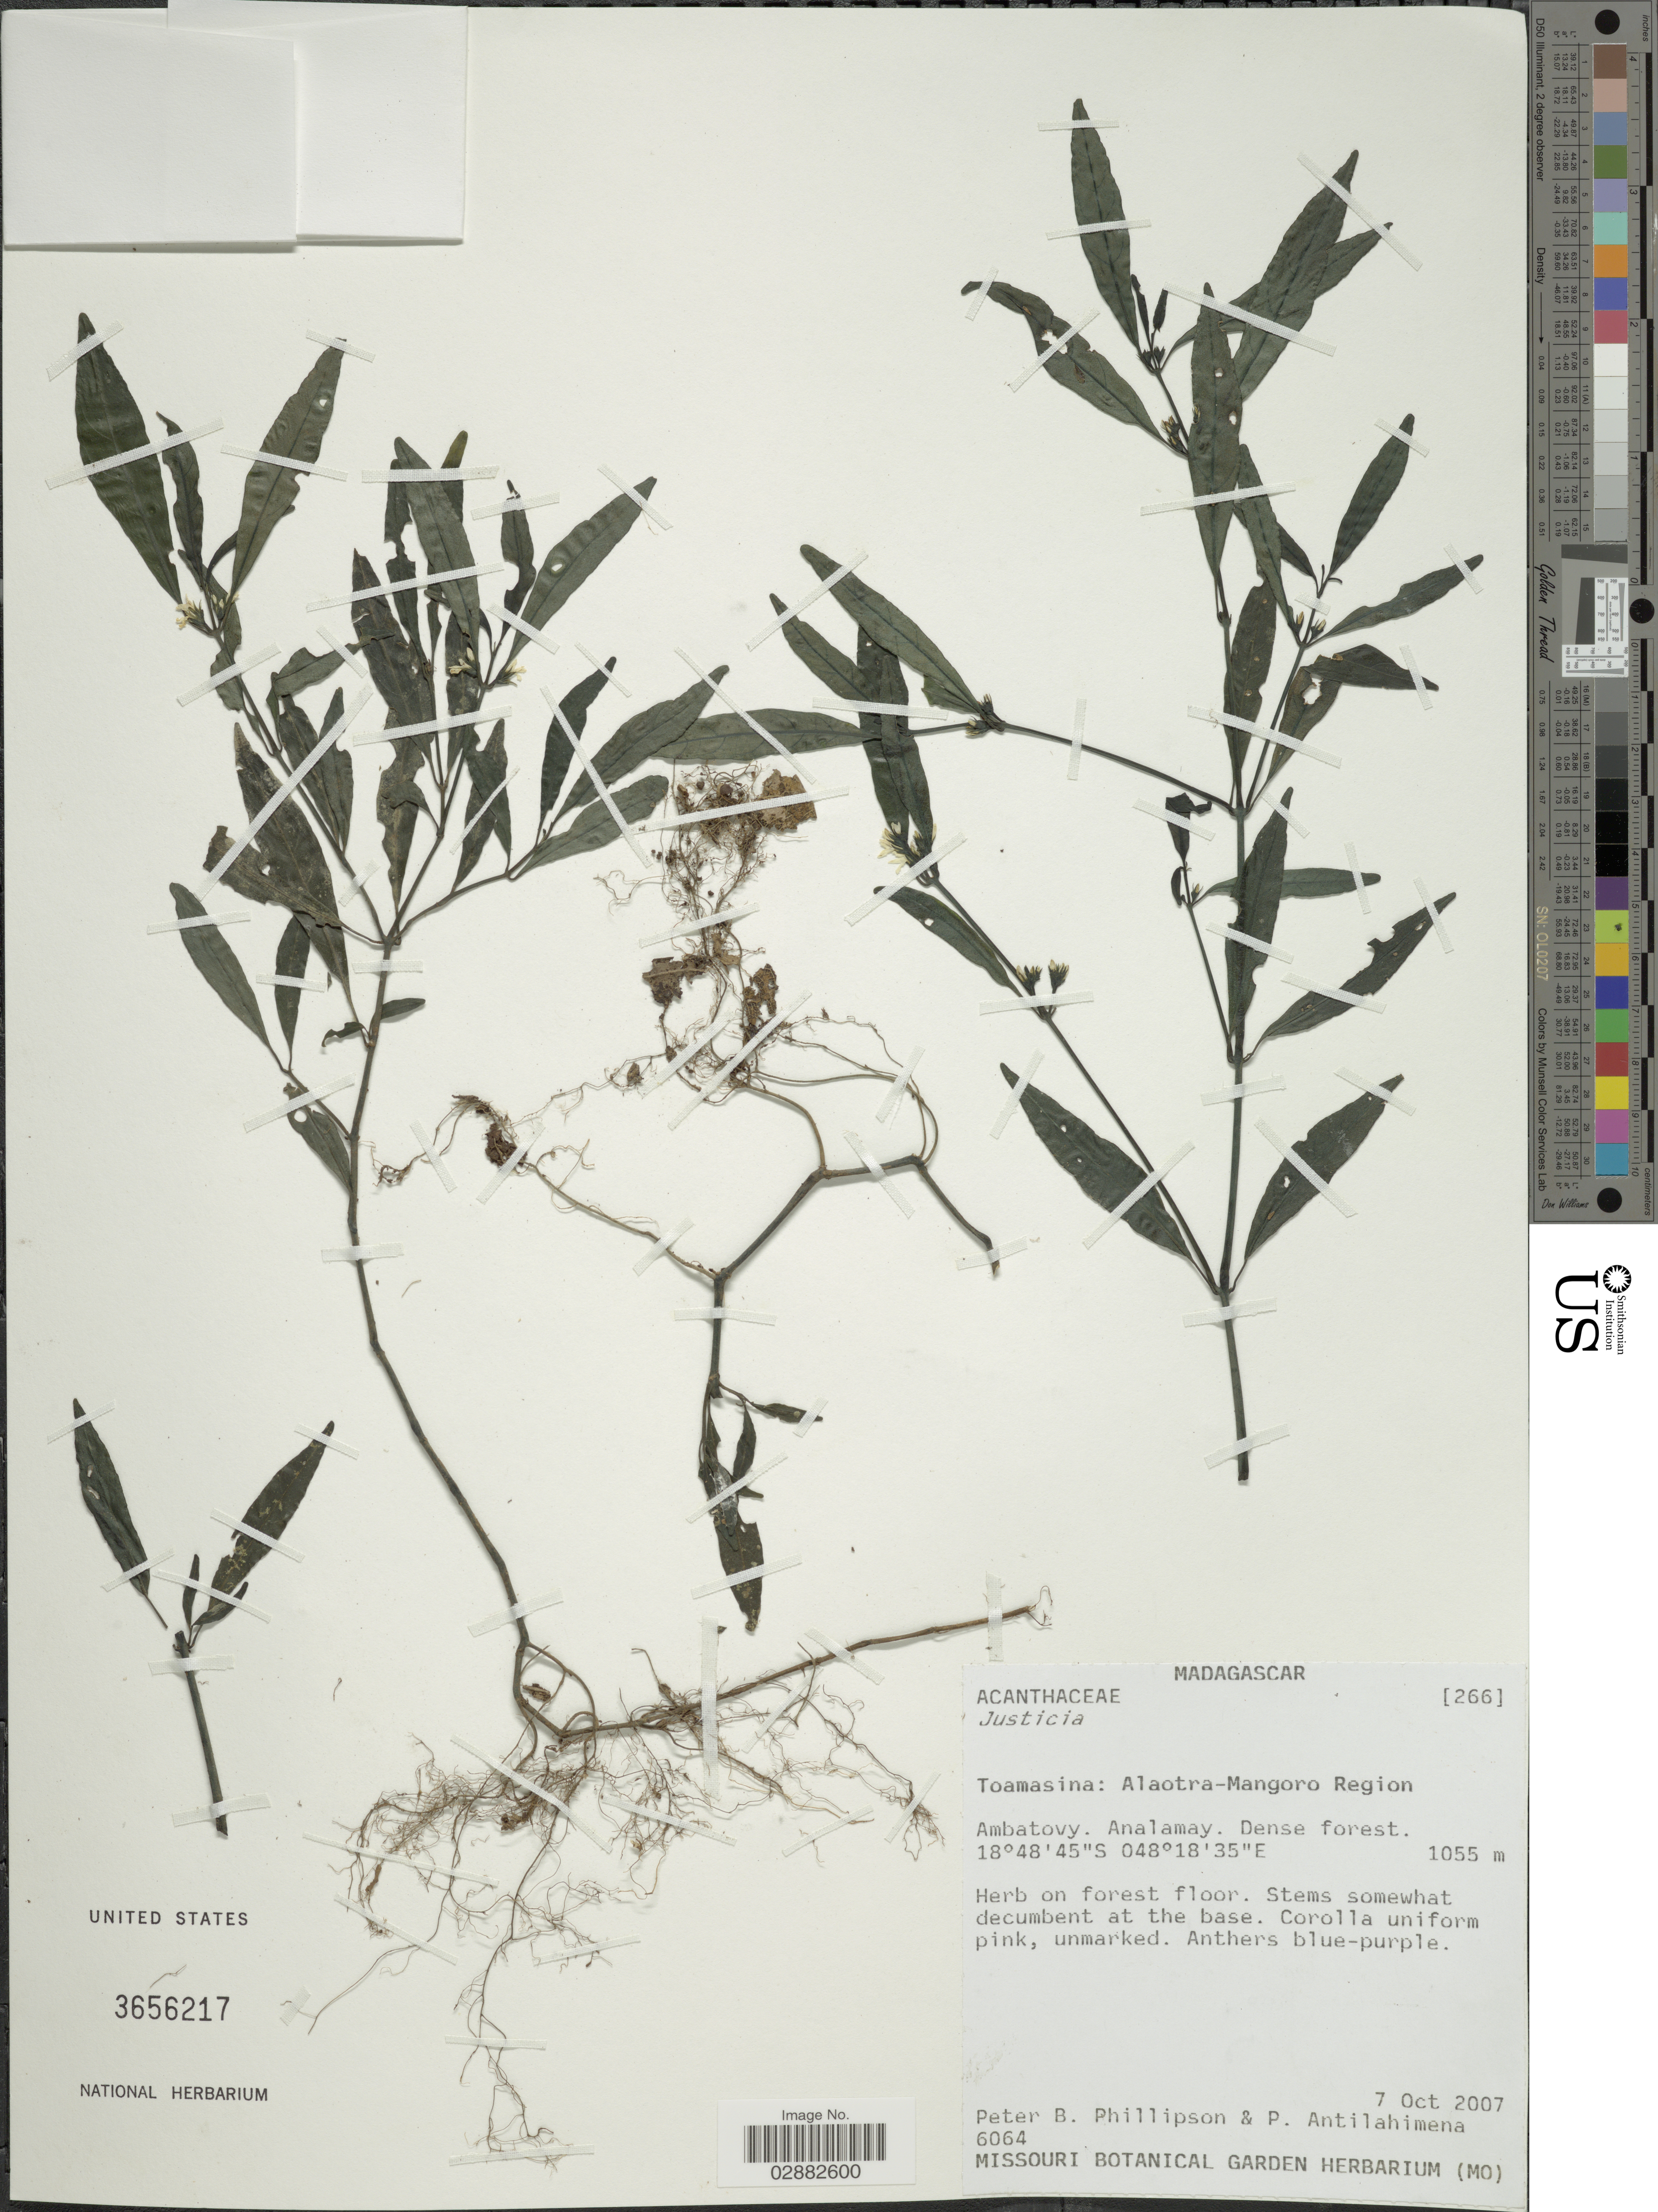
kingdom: Plantae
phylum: Tracheophyta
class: Magnoliopsida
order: Lamiales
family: Acanthaceae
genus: Justicia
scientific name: Justicia sp.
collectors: P. B. Phillipson & P. Antilahimena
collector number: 6064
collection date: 2007-10-07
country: Madagascar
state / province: Alaotra Mangoro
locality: Alaotra-Mangoro Region, Ambatovy. Analamay.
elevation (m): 1055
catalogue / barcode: US 3656217